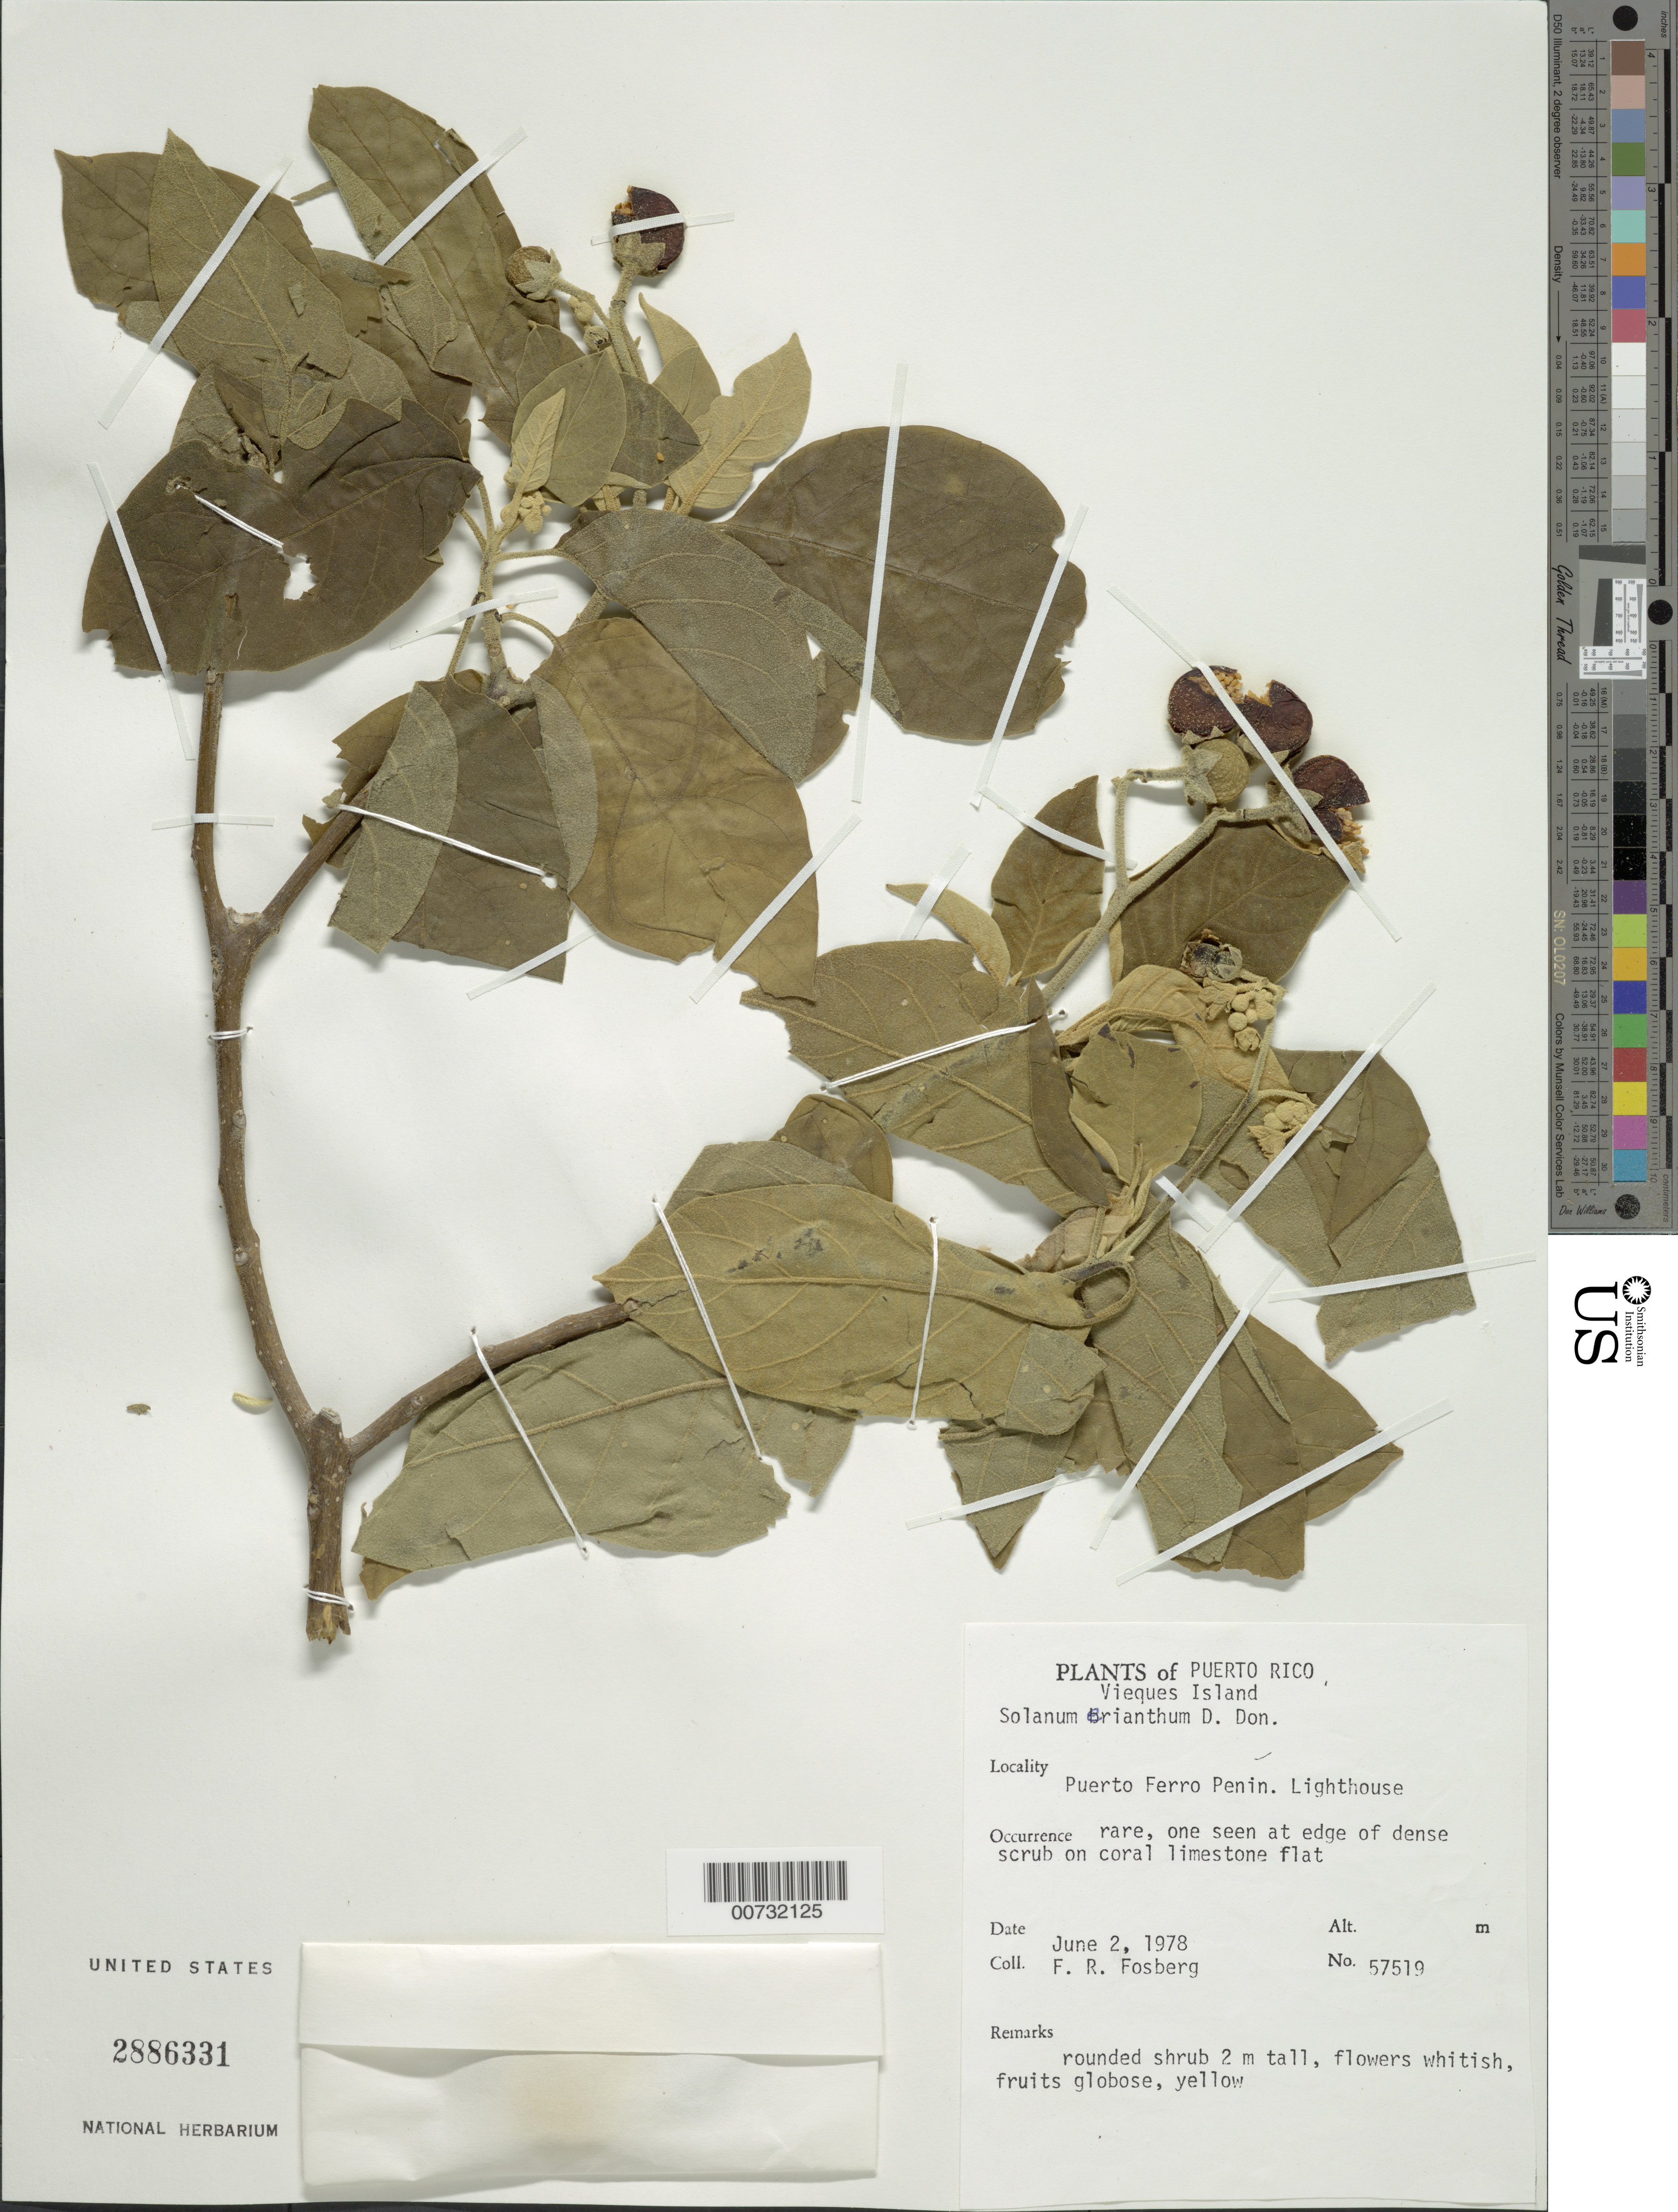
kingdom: Plantae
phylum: Tracheophyta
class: Magnoliopsida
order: Solanales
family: Solanaceae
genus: Solanum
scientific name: Solanum erianthum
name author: D. Don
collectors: F. R. Fosberg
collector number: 57519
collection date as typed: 02 Jun 1978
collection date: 1978-06-02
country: Puerto Rico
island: Vieques I.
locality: Puerto Ferro Penin. Lighthouse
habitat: Edge of dense scrub on coral limestone flat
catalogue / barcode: US 2886331